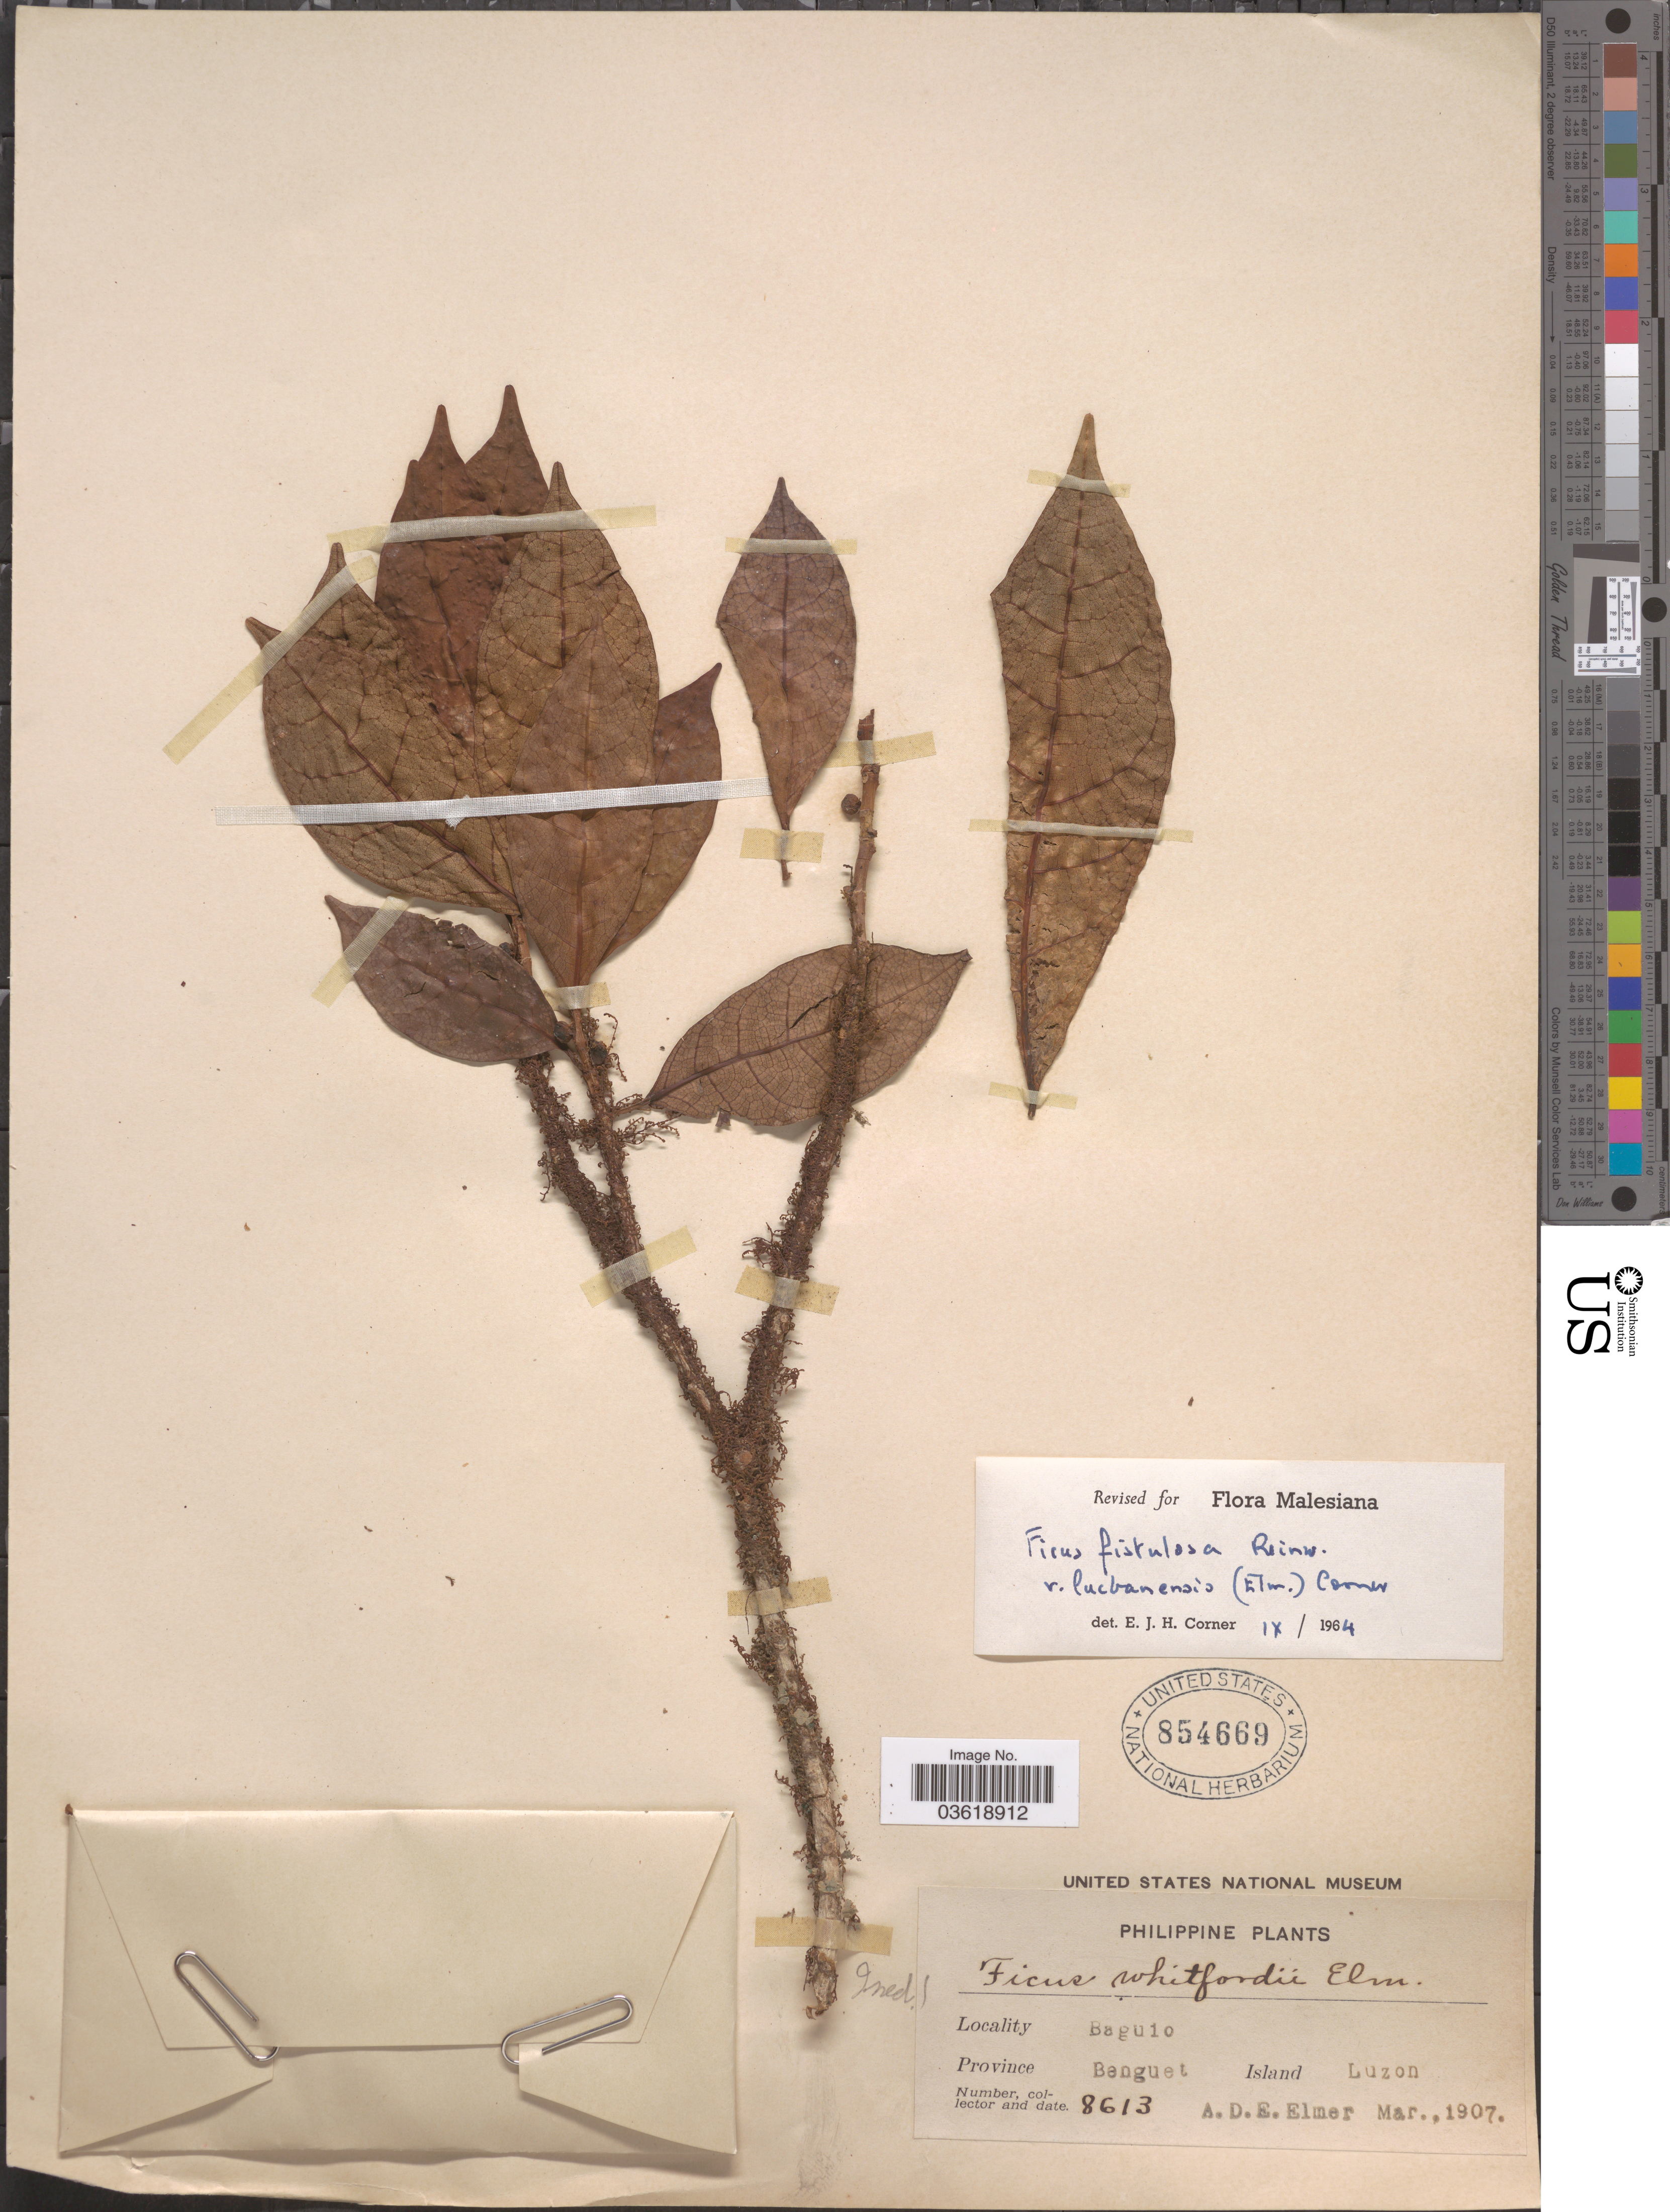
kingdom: Plantae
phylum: Tracheophyta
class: Magnoliopsida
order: Rosales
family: Moraceae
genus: Ficus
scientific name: Ficus fistulosa var. lucbanensis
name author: (Elmer) Corner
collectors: A. D. E. Elmer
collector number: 8613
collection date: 1907-03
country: Philippines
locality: Baguio. Province Benguet. Island Luzon.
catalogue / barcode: US 854669